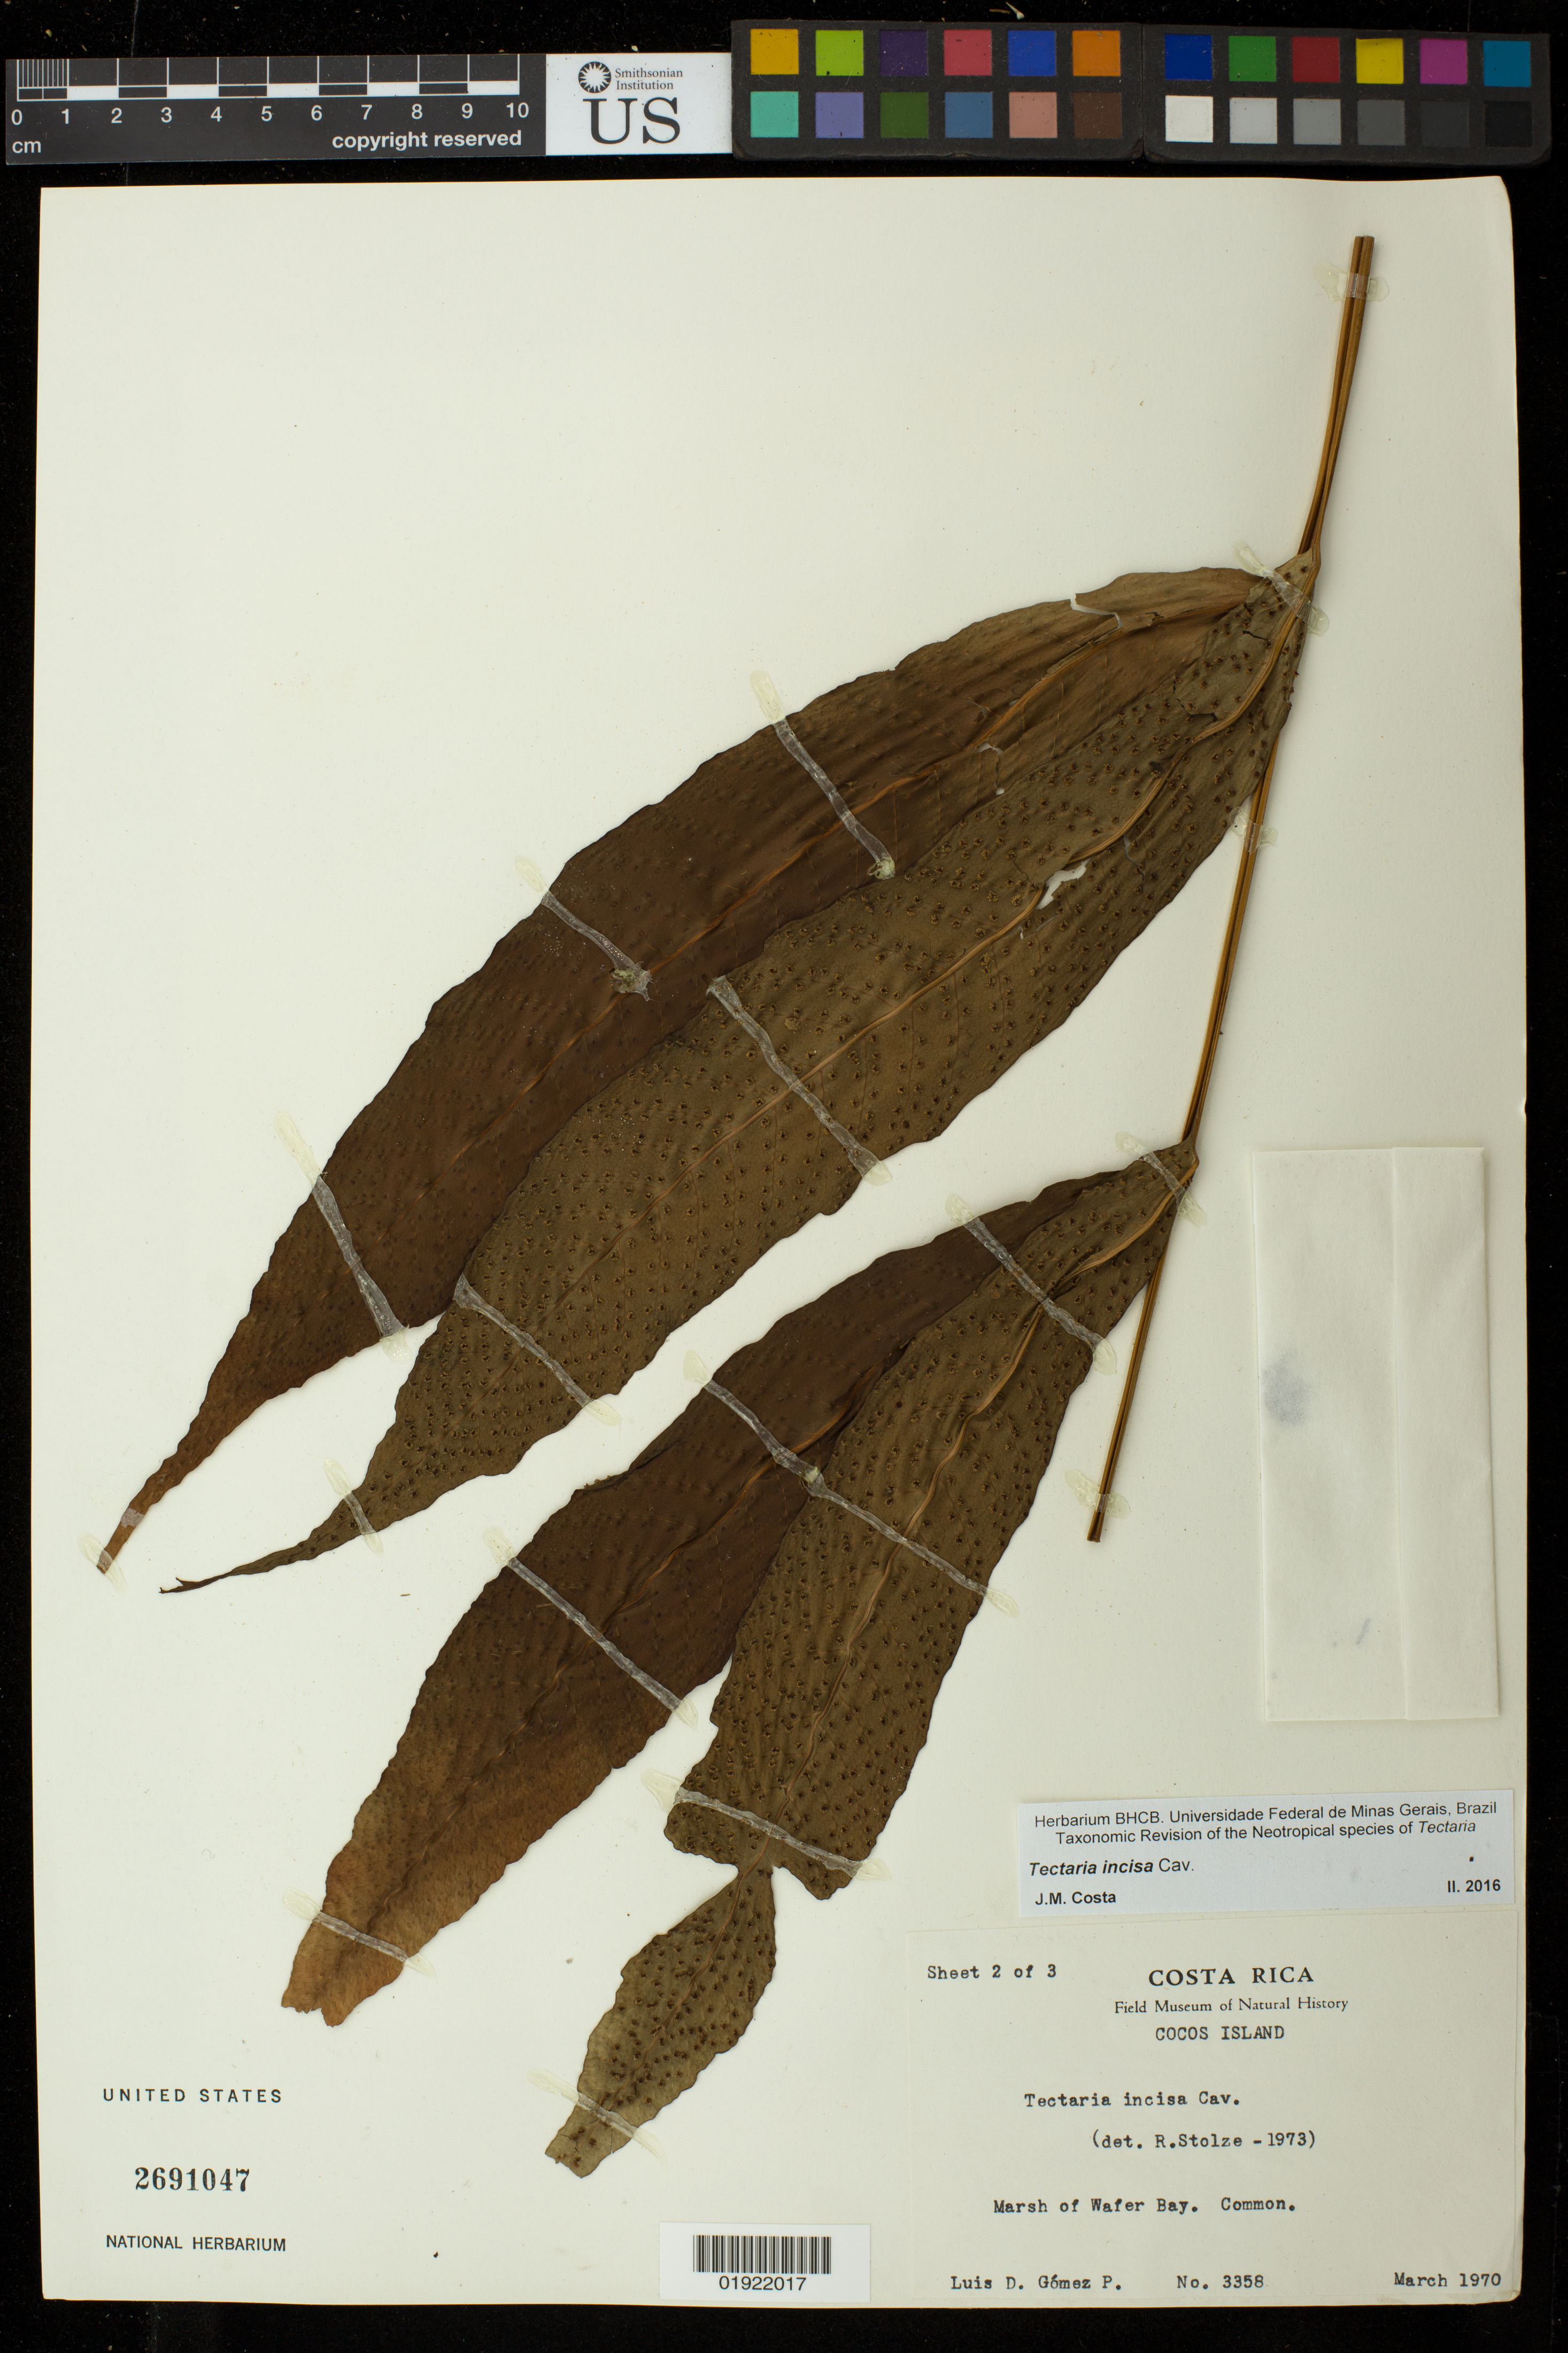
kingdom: Plantae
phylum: Tracheophyta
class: Polypodiopsida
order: Polypodiales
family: Tectariaceae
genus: Tectaria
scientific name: Tectaria incisa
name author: Cav.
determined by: Costa, J. M.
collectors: L. D. Gómez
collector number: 3358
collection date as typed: Marc h 1970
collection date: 1970-03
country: Costa Rica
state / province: Puntarenas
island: Cocos Island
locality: Cocos Island, Marsh of Wafer Bay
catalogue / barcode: US 2691047